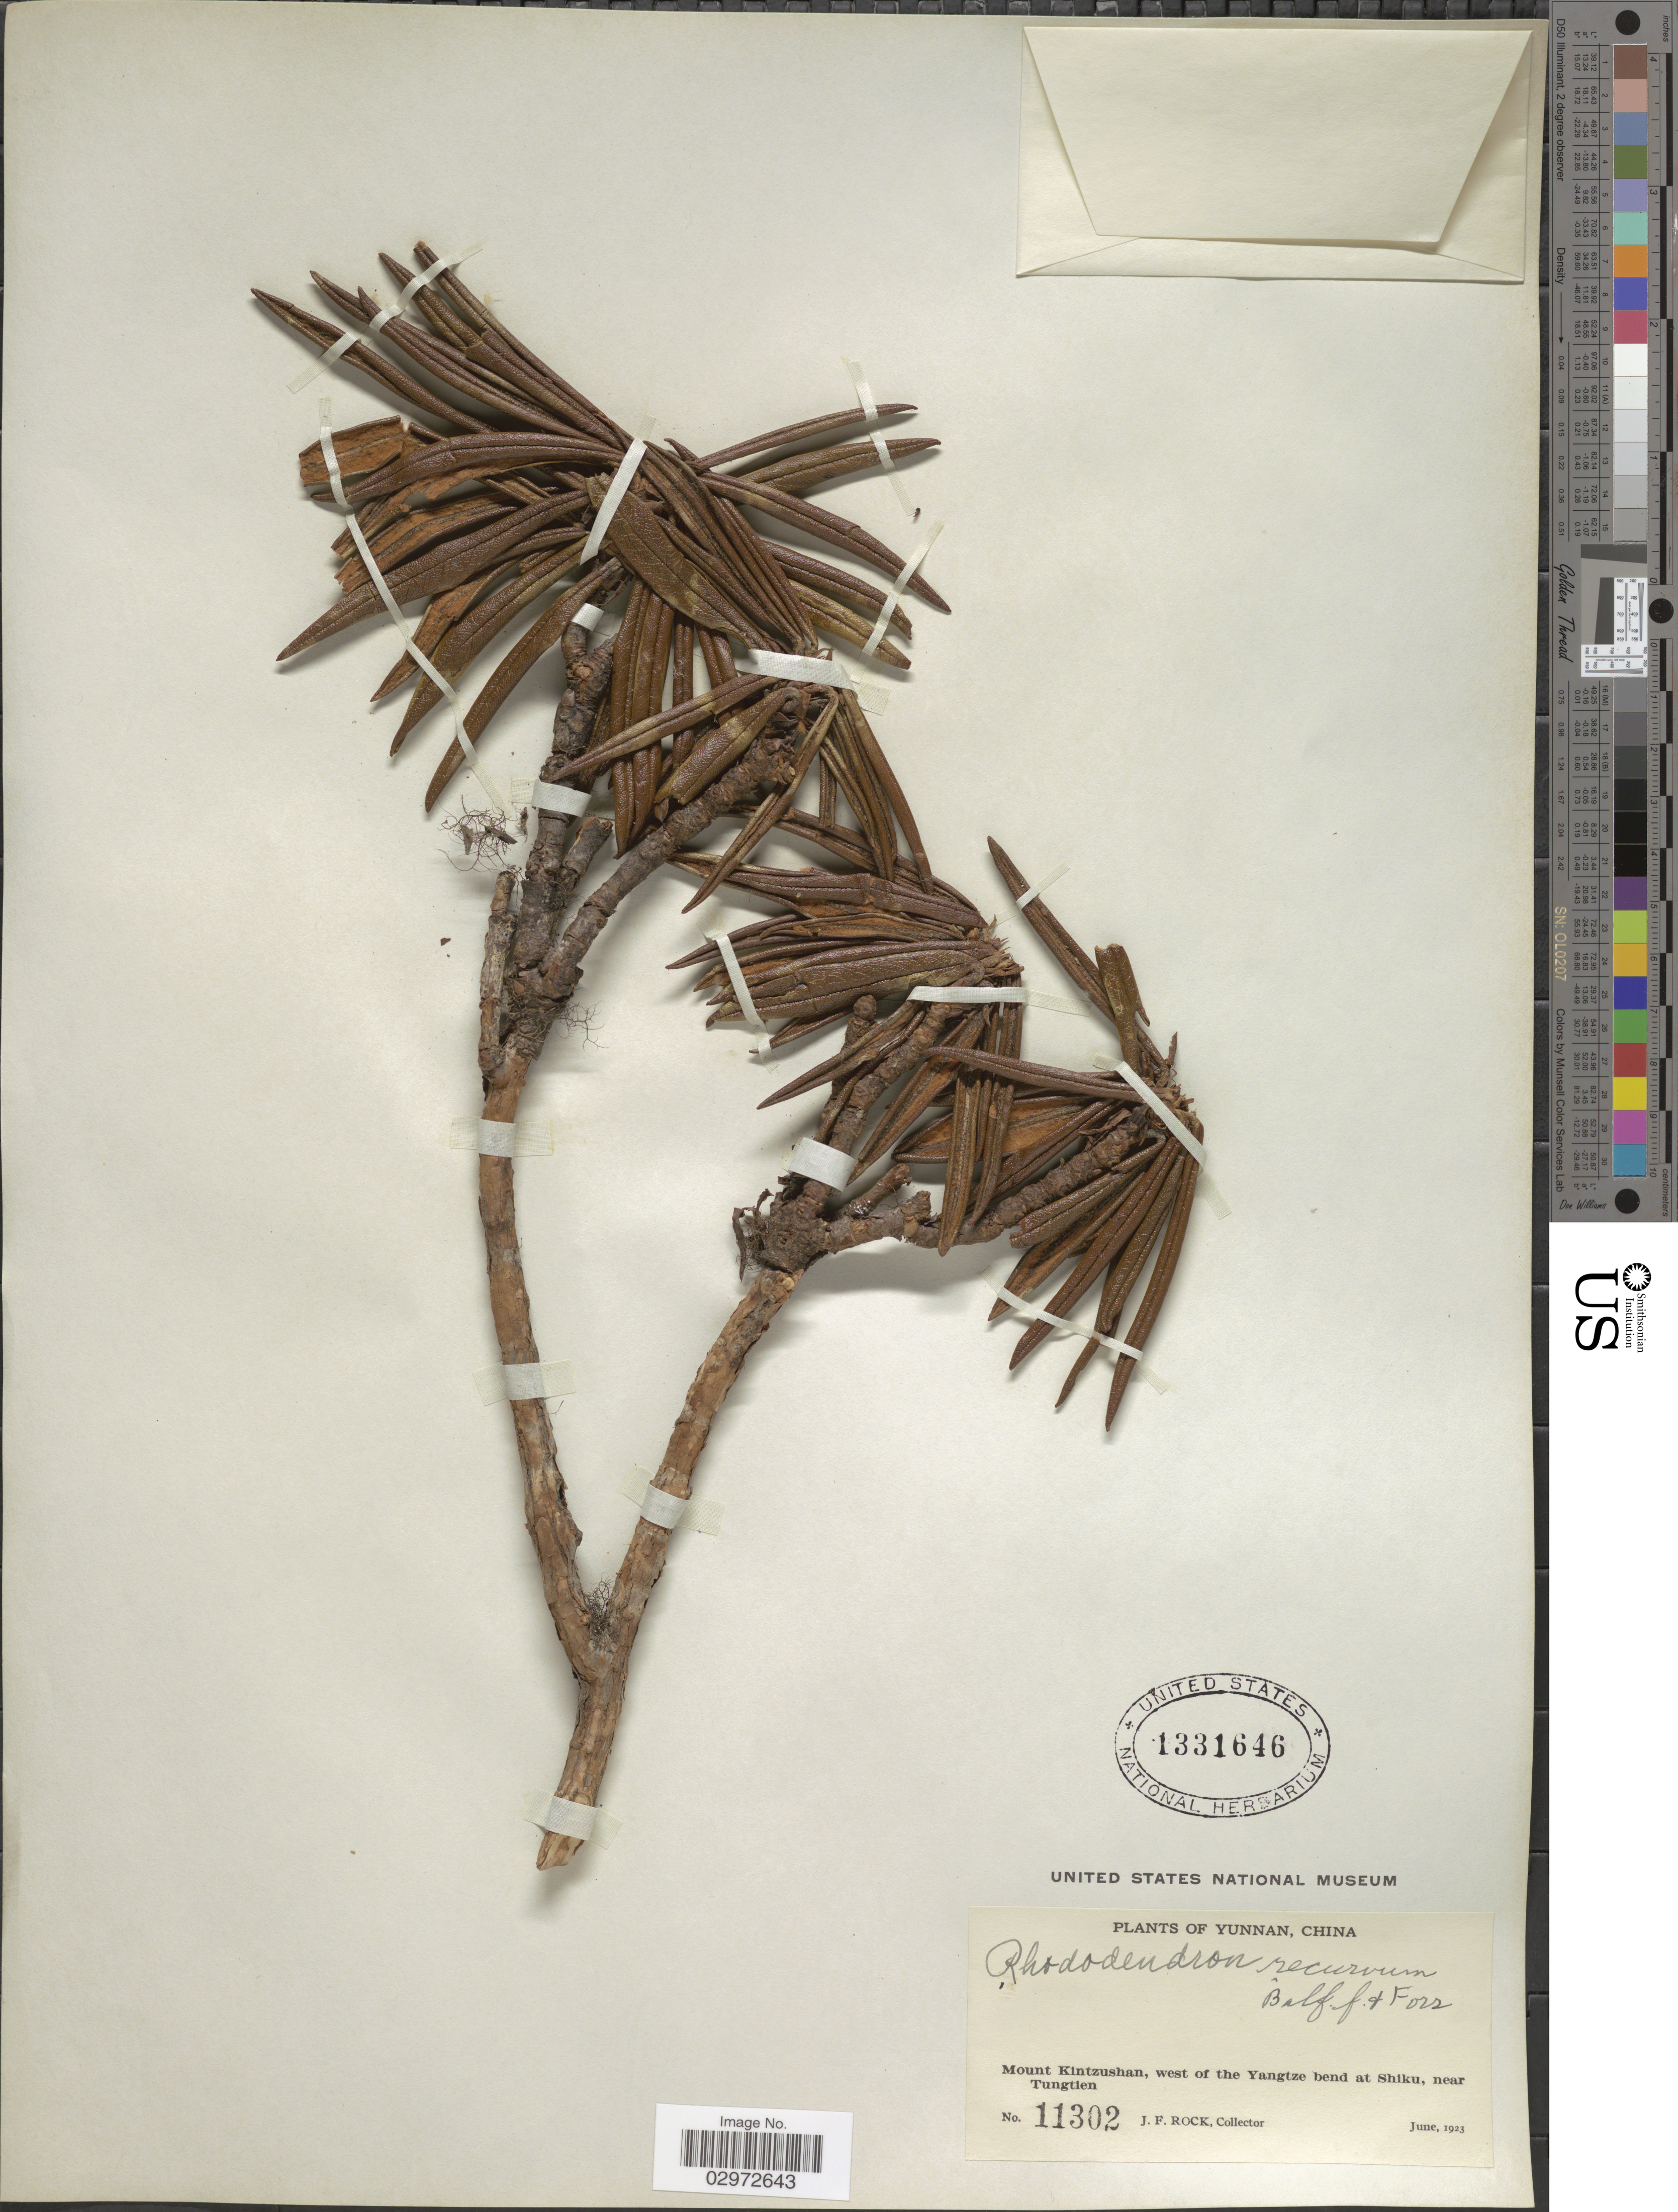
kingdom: Plantae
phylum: Tracheophyta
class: Magnoliopsida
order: Ericales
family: Ericaceae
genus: Rhododendron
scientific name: Rhododendron recurvum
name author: Balf. f. & Forrest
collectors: J. Rock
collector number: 11302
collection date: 1923-06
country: China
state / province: Yunnan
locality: Mount Kintzushan, west of the Yangtze bend at Shiku, near Tungtien.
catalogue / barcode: US 1331646